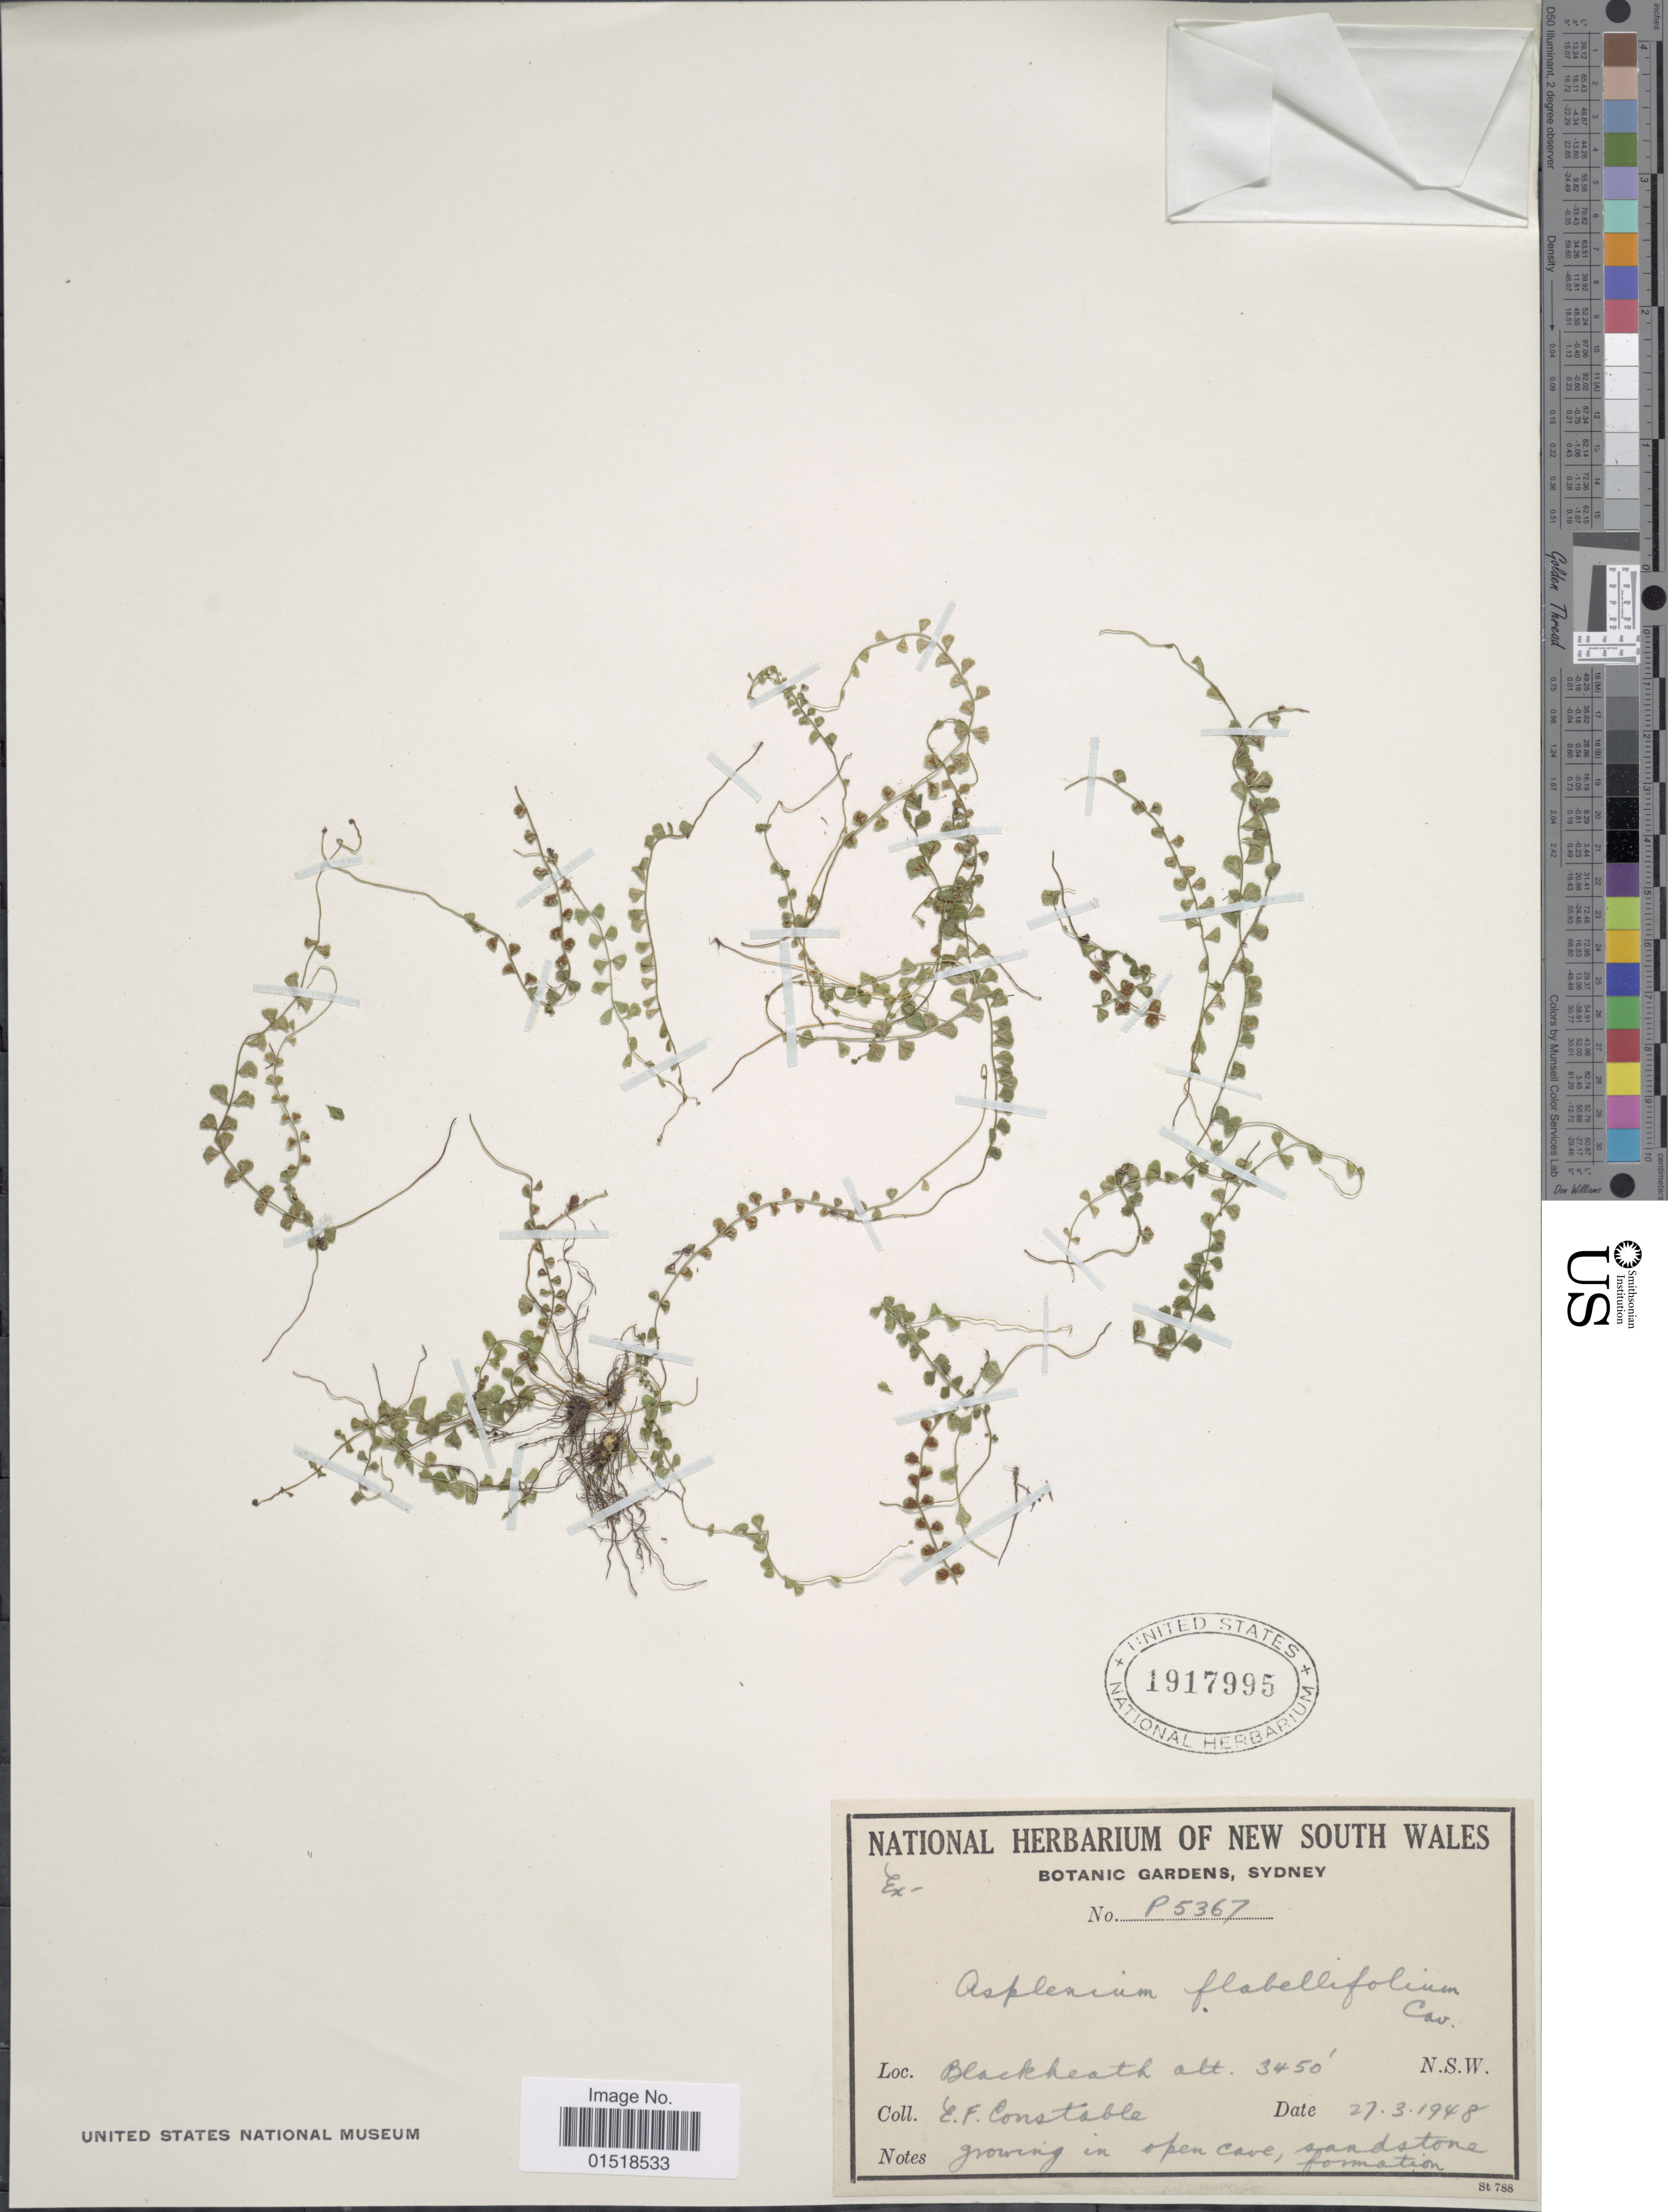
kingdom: Plantae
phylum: Tracheophyta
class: Polypodiopsida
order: Polypodiales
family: Aspleniaceae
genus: Asplenium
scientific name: Asplenium flabellifolium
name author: Cav.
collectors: E. F. Constable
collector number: P5367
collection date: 1948-03-27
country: Australia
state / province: New South Wales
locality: Blackheath.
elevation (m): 1052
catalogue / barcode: US 1917995